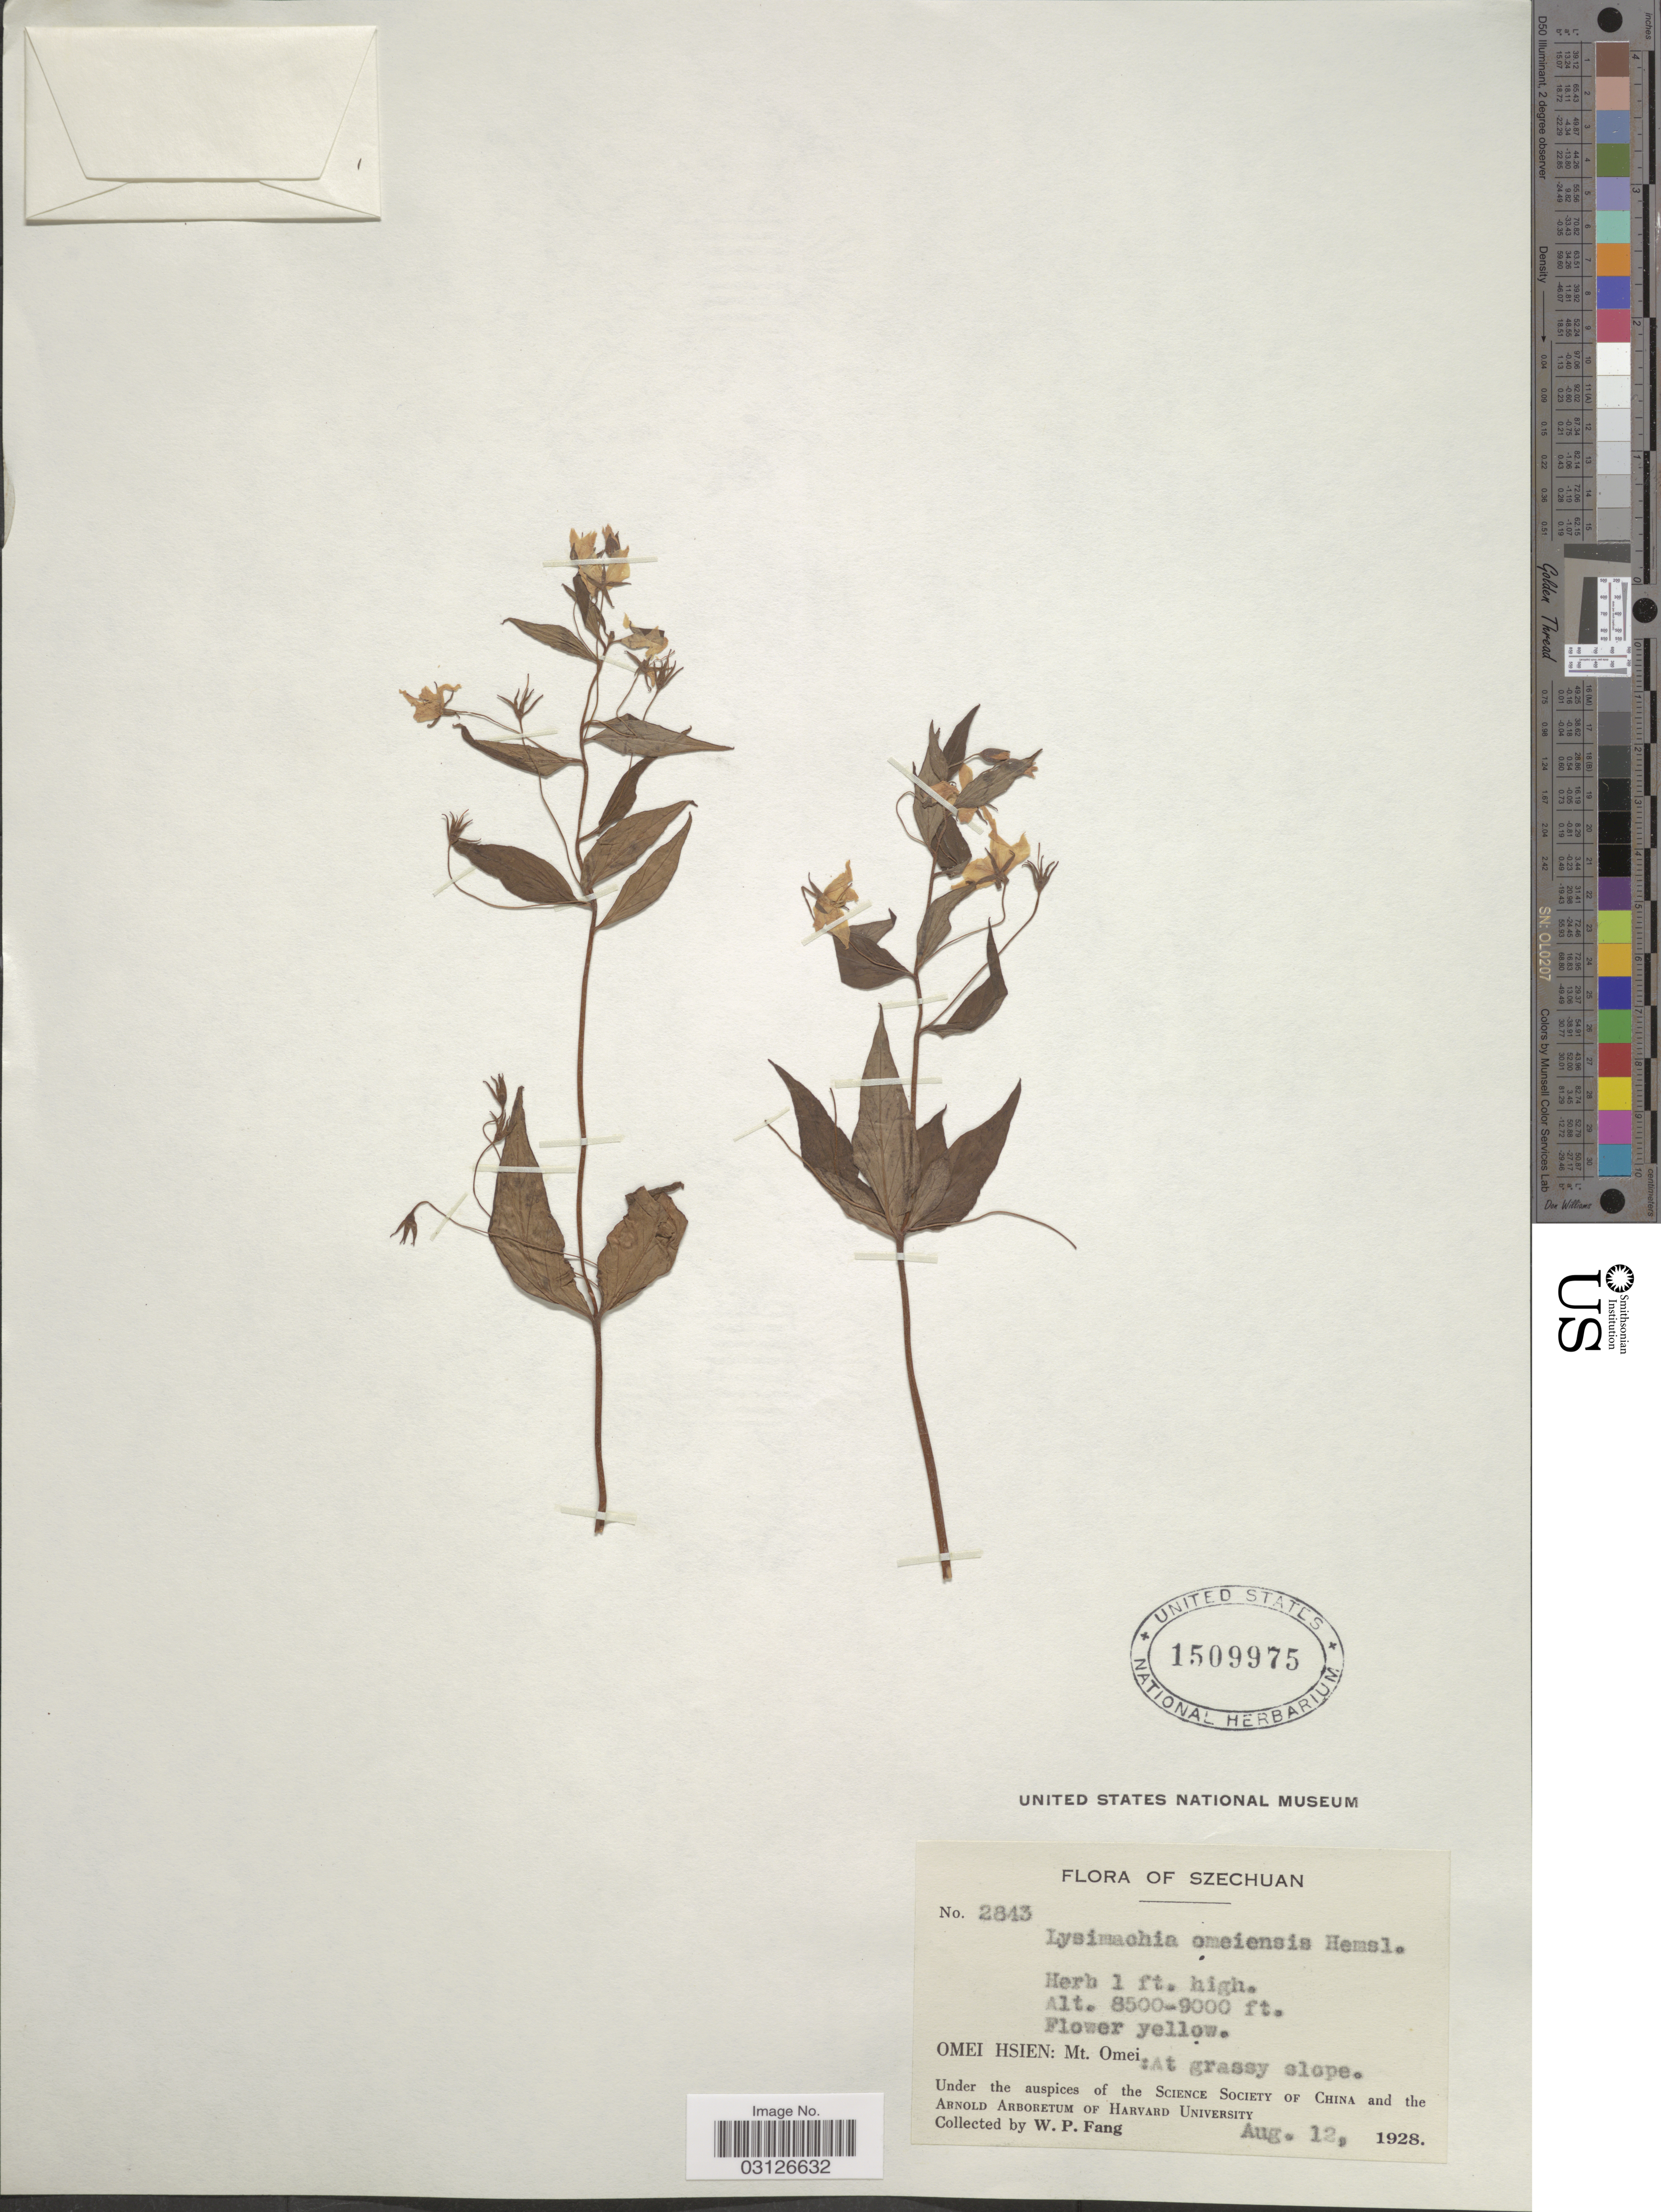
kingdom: Plantae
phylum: Tracheophyta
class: Magnoliopsida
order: Ericales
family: Primulaceae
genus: Lysimachia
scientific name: Lysimachia omeiensis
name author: Hemsl.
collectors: W. P. Fang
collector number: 2843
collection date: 1928-08-12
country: China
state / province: Sichuan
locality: Szechuan. Omei Hsien: Mt. Omei.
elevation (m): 2591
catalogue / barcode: US 1509975